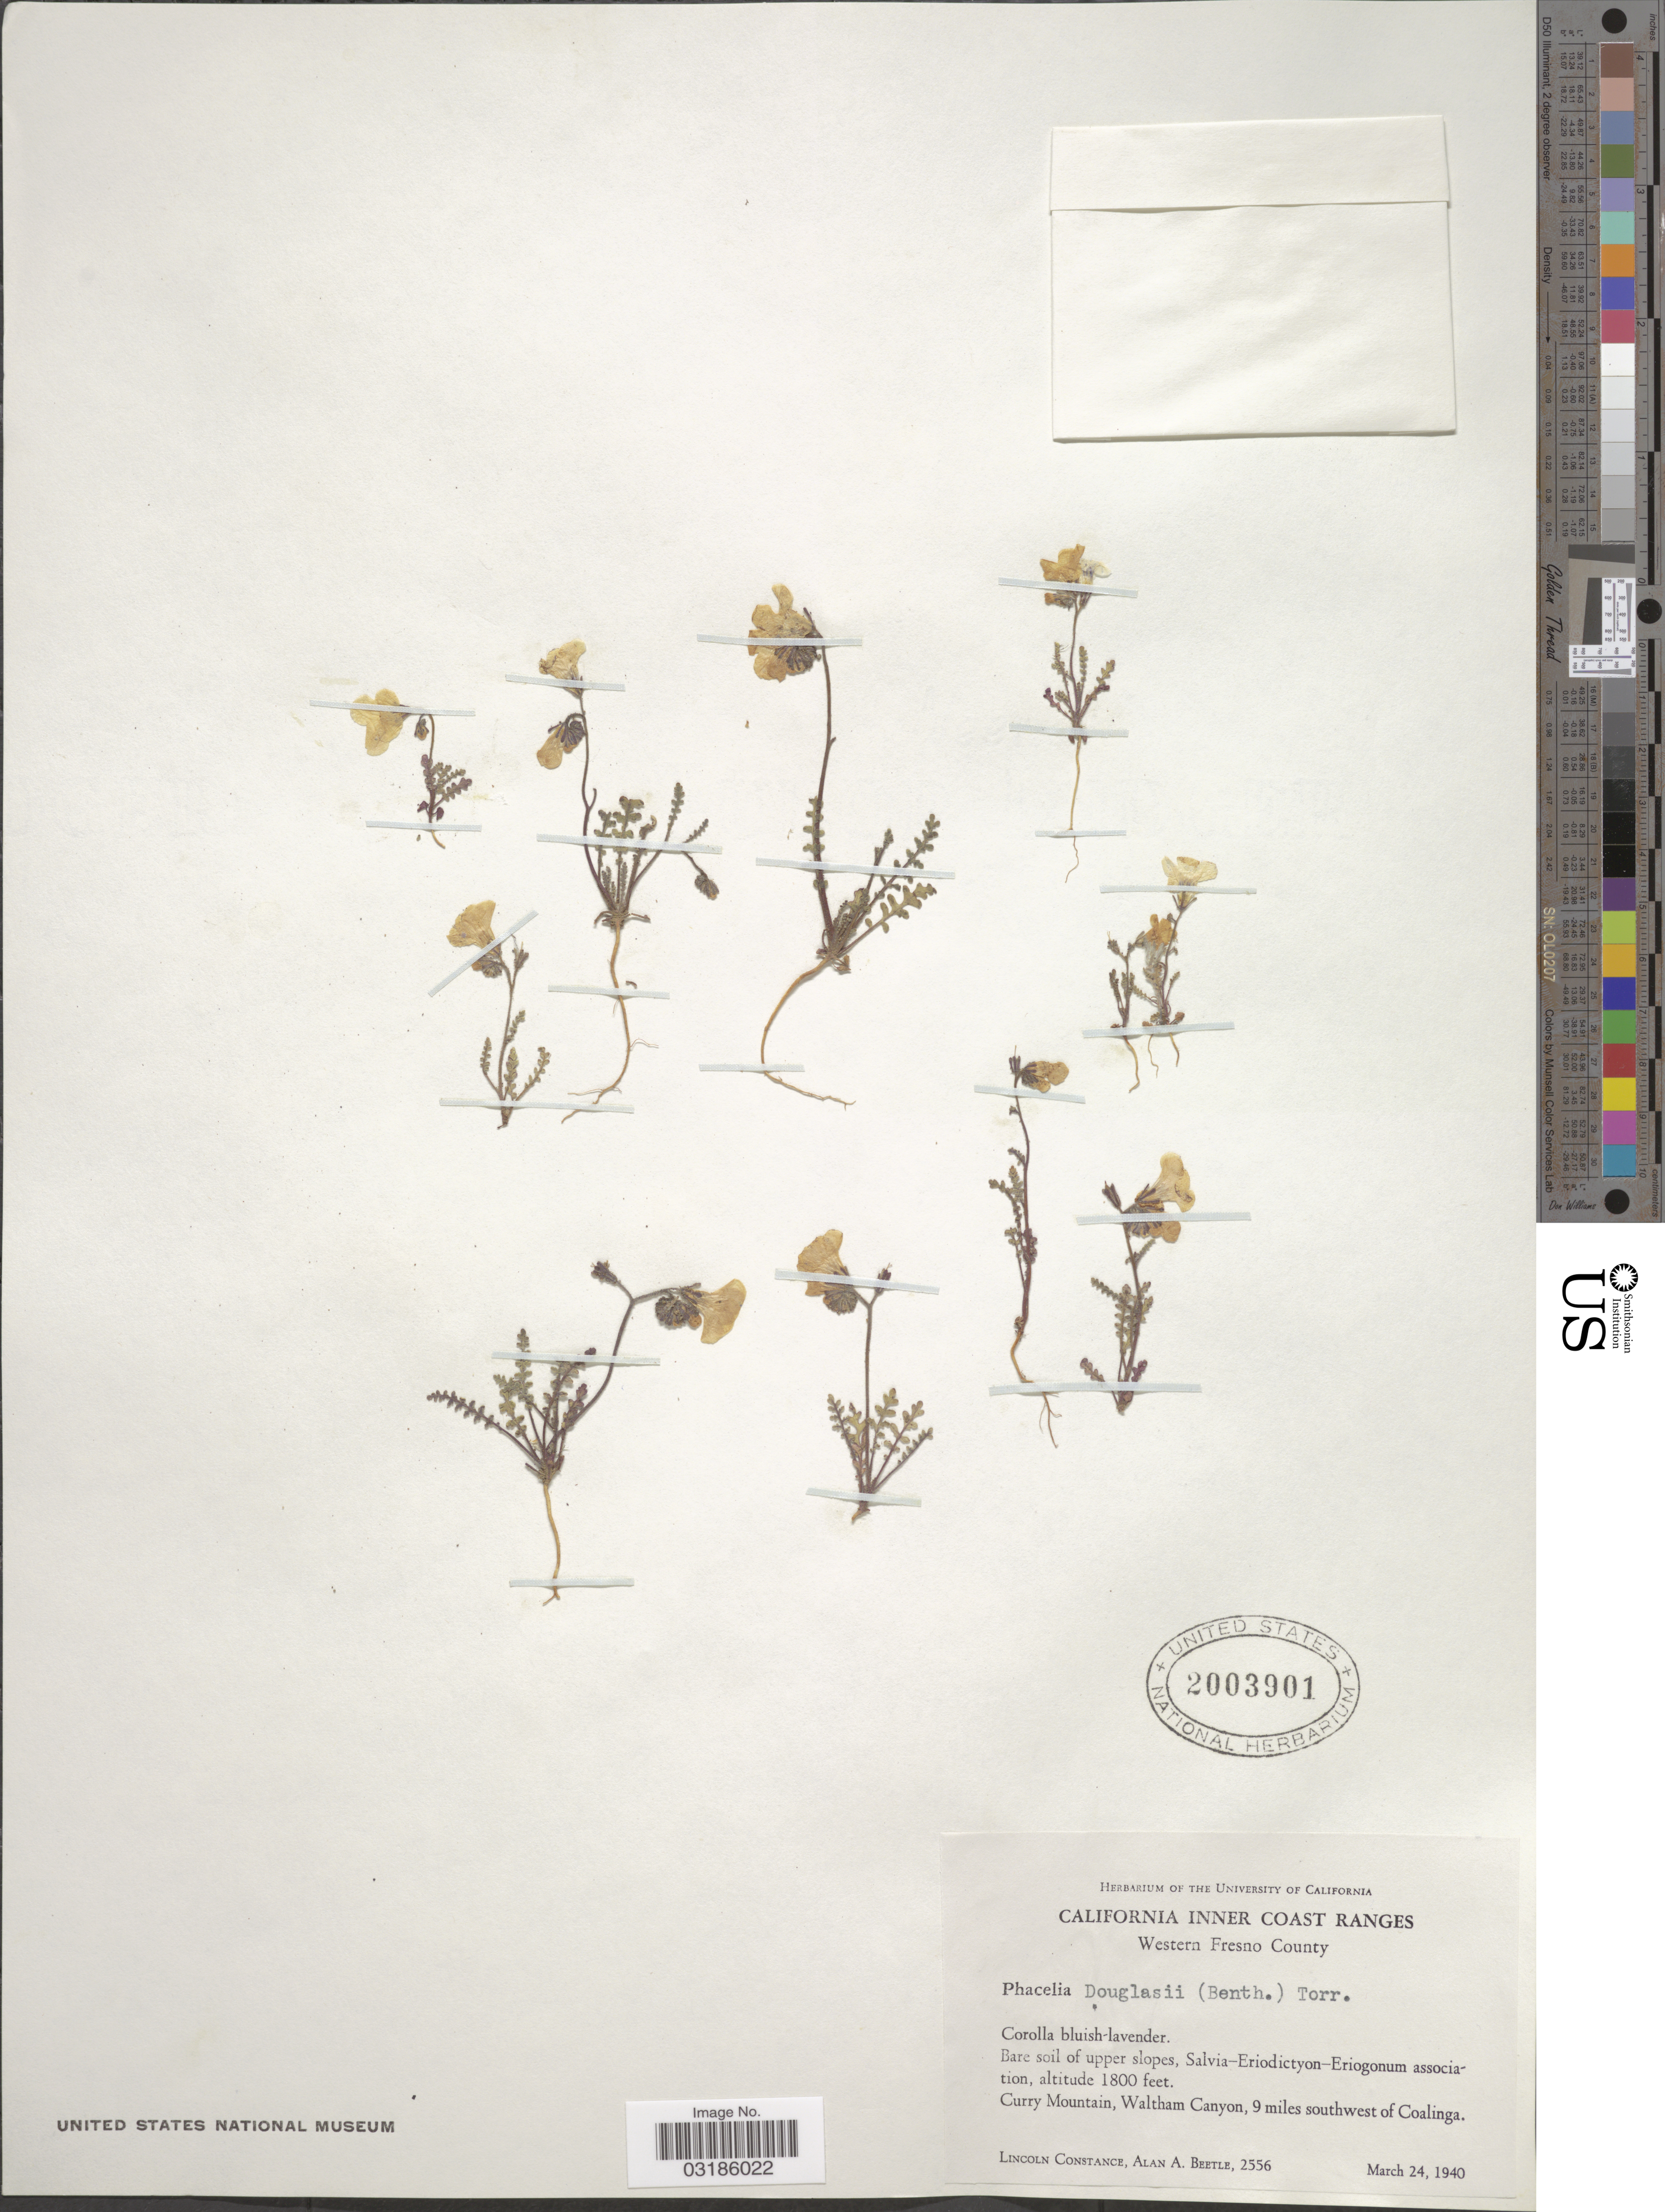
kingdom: Plantae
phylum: Tracheophyta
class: Magnoliopsida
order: Boraginales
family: Hydrophyllaceae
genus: Phacelia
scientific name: Phacelia douglasii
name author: (Benth.) Torr.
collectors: L. Constance & A. A. Beetle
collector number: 2556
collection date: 1940-03-24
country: United States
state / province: California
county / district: Fresno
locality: California Inner Coast Ranges. Western Fresno County. Curry Mountain, Waltham Canyon, 9 miles southwest of Coalinga.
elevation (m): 549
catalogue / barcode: US 2003901